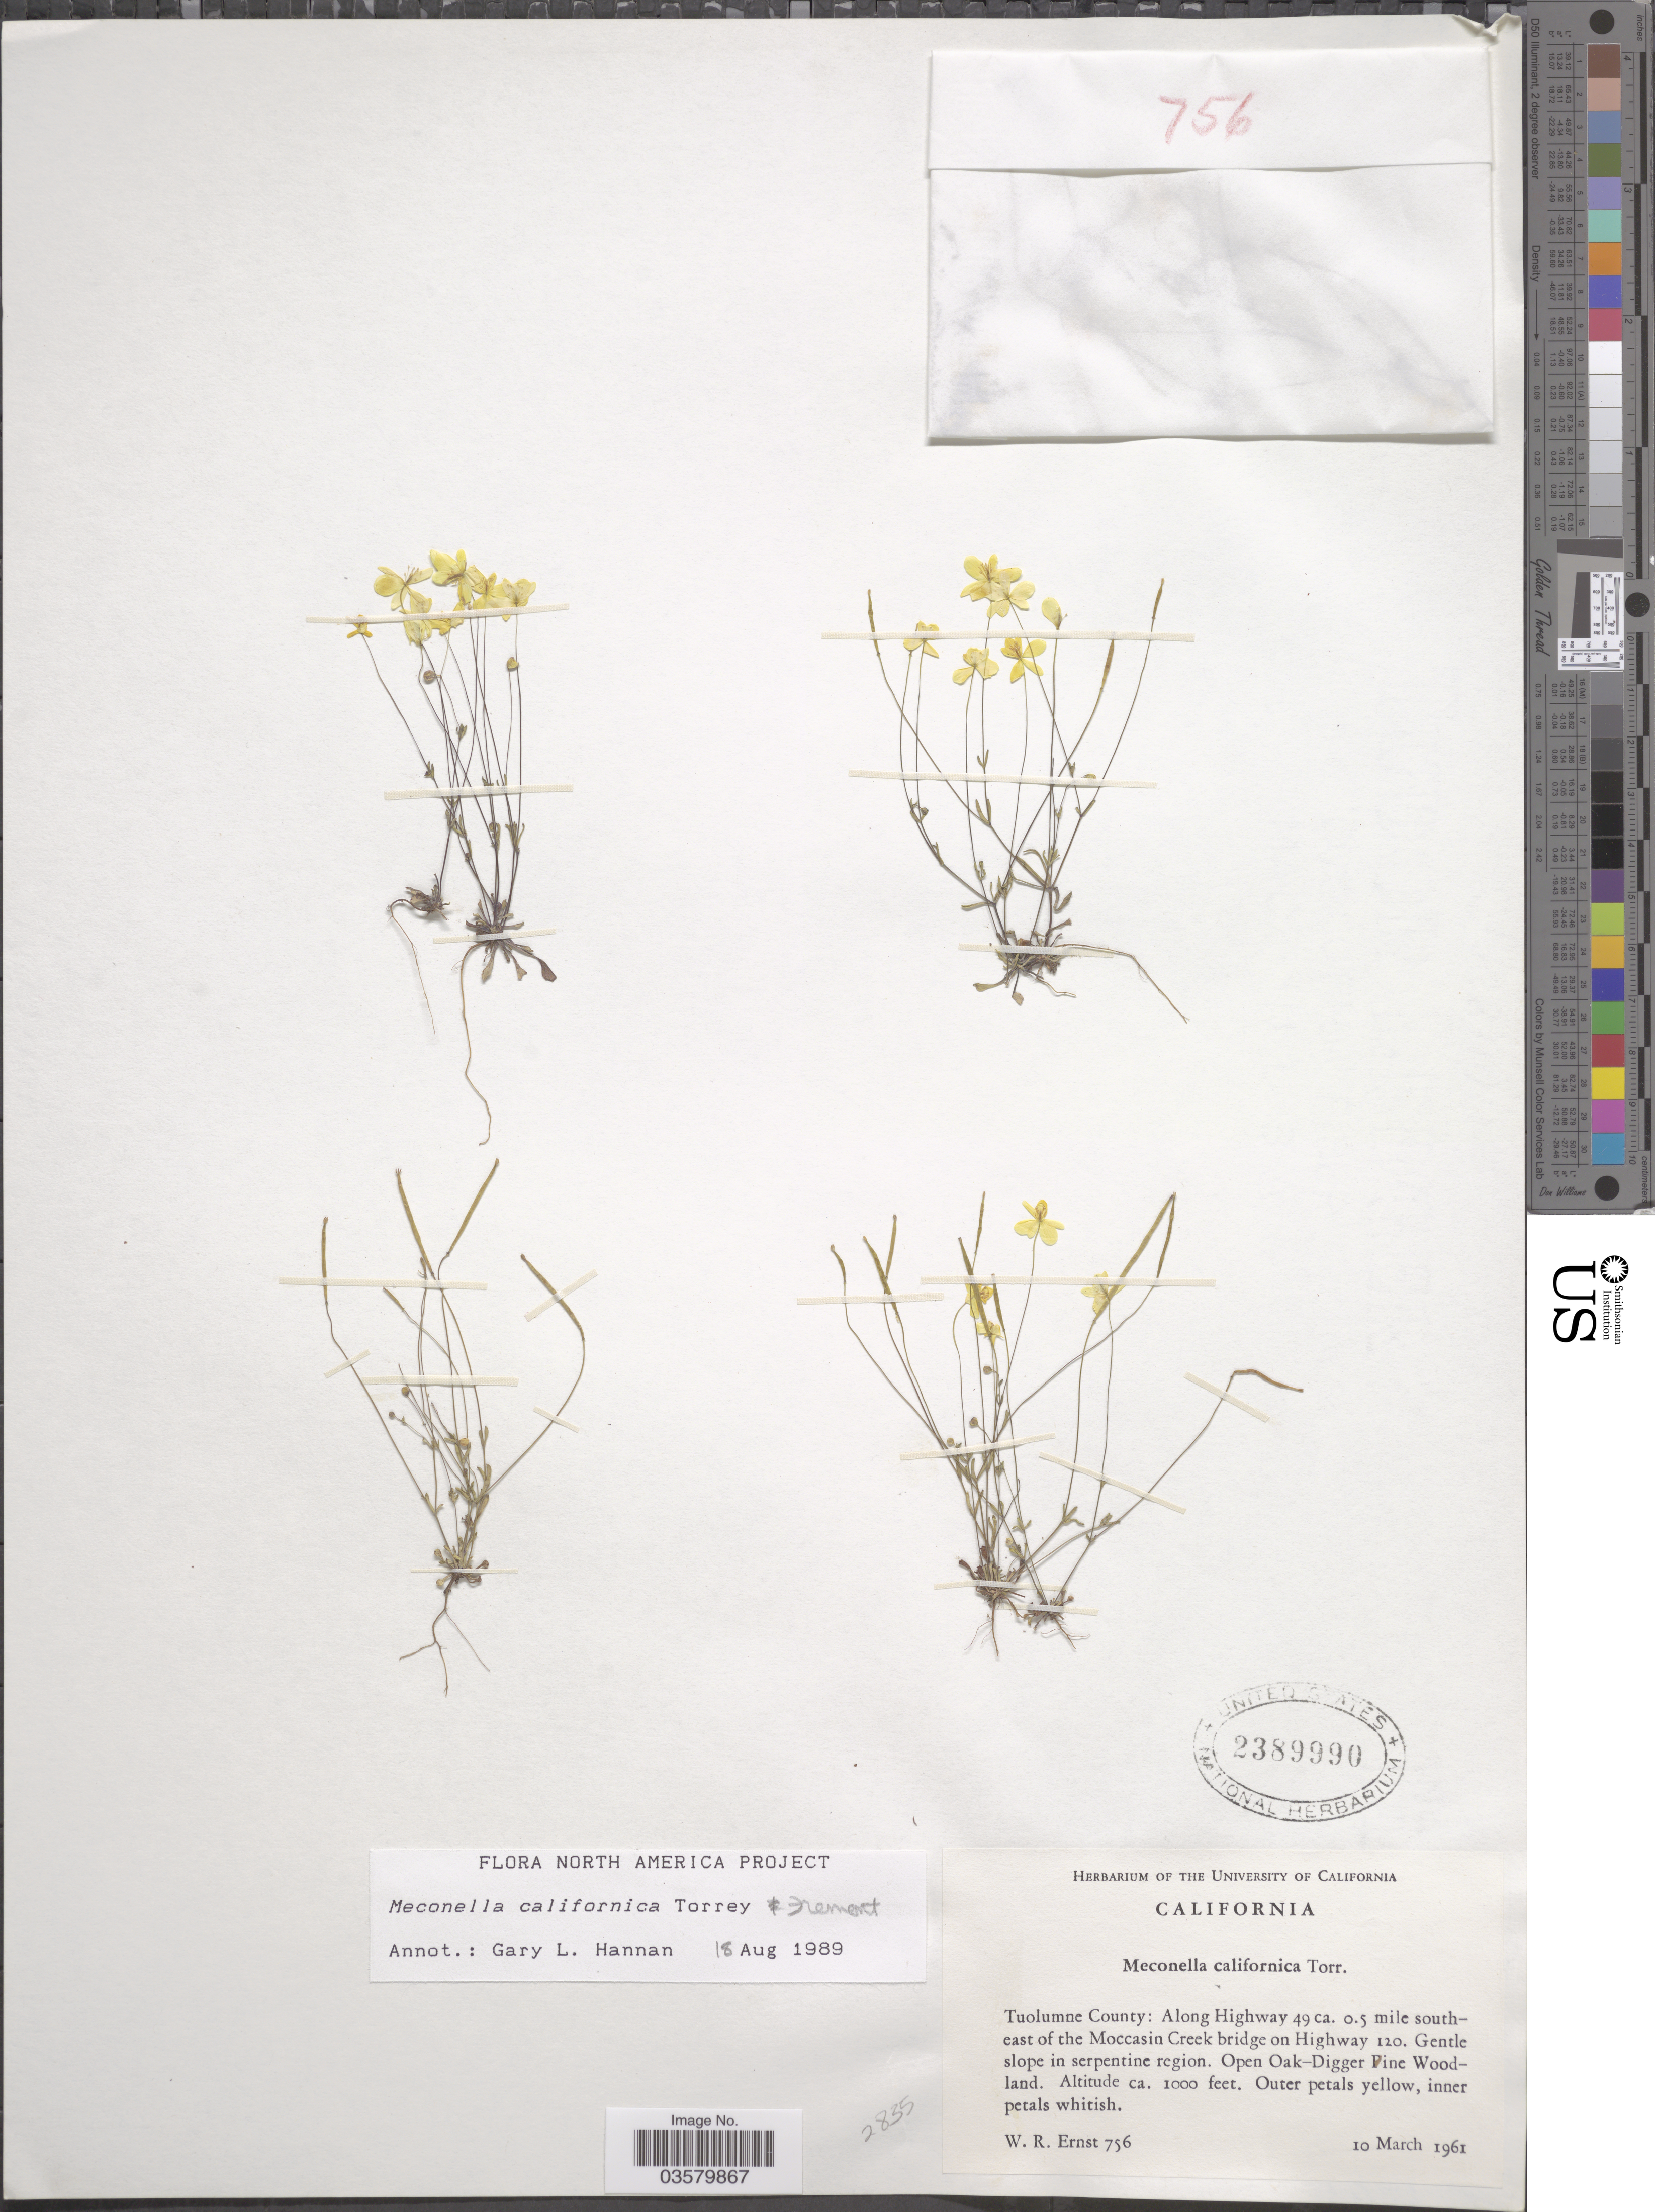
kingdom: Plantae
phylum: Tracheophyta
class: Magnoliopsida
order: Ranunculales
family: Papaveraceae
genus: Meconella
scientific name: Meconella californica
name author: Torr. & Frém.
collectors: W. R. Ernst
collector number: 756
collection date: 1961-03-10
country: United States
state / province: California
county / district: Tuolumne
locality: Tuolumne County: Along Highway 49, ca. 0.5 mile southeast of the Moccasin Creek bridge on Highway 120.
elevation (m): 305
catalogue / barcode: US 2389990